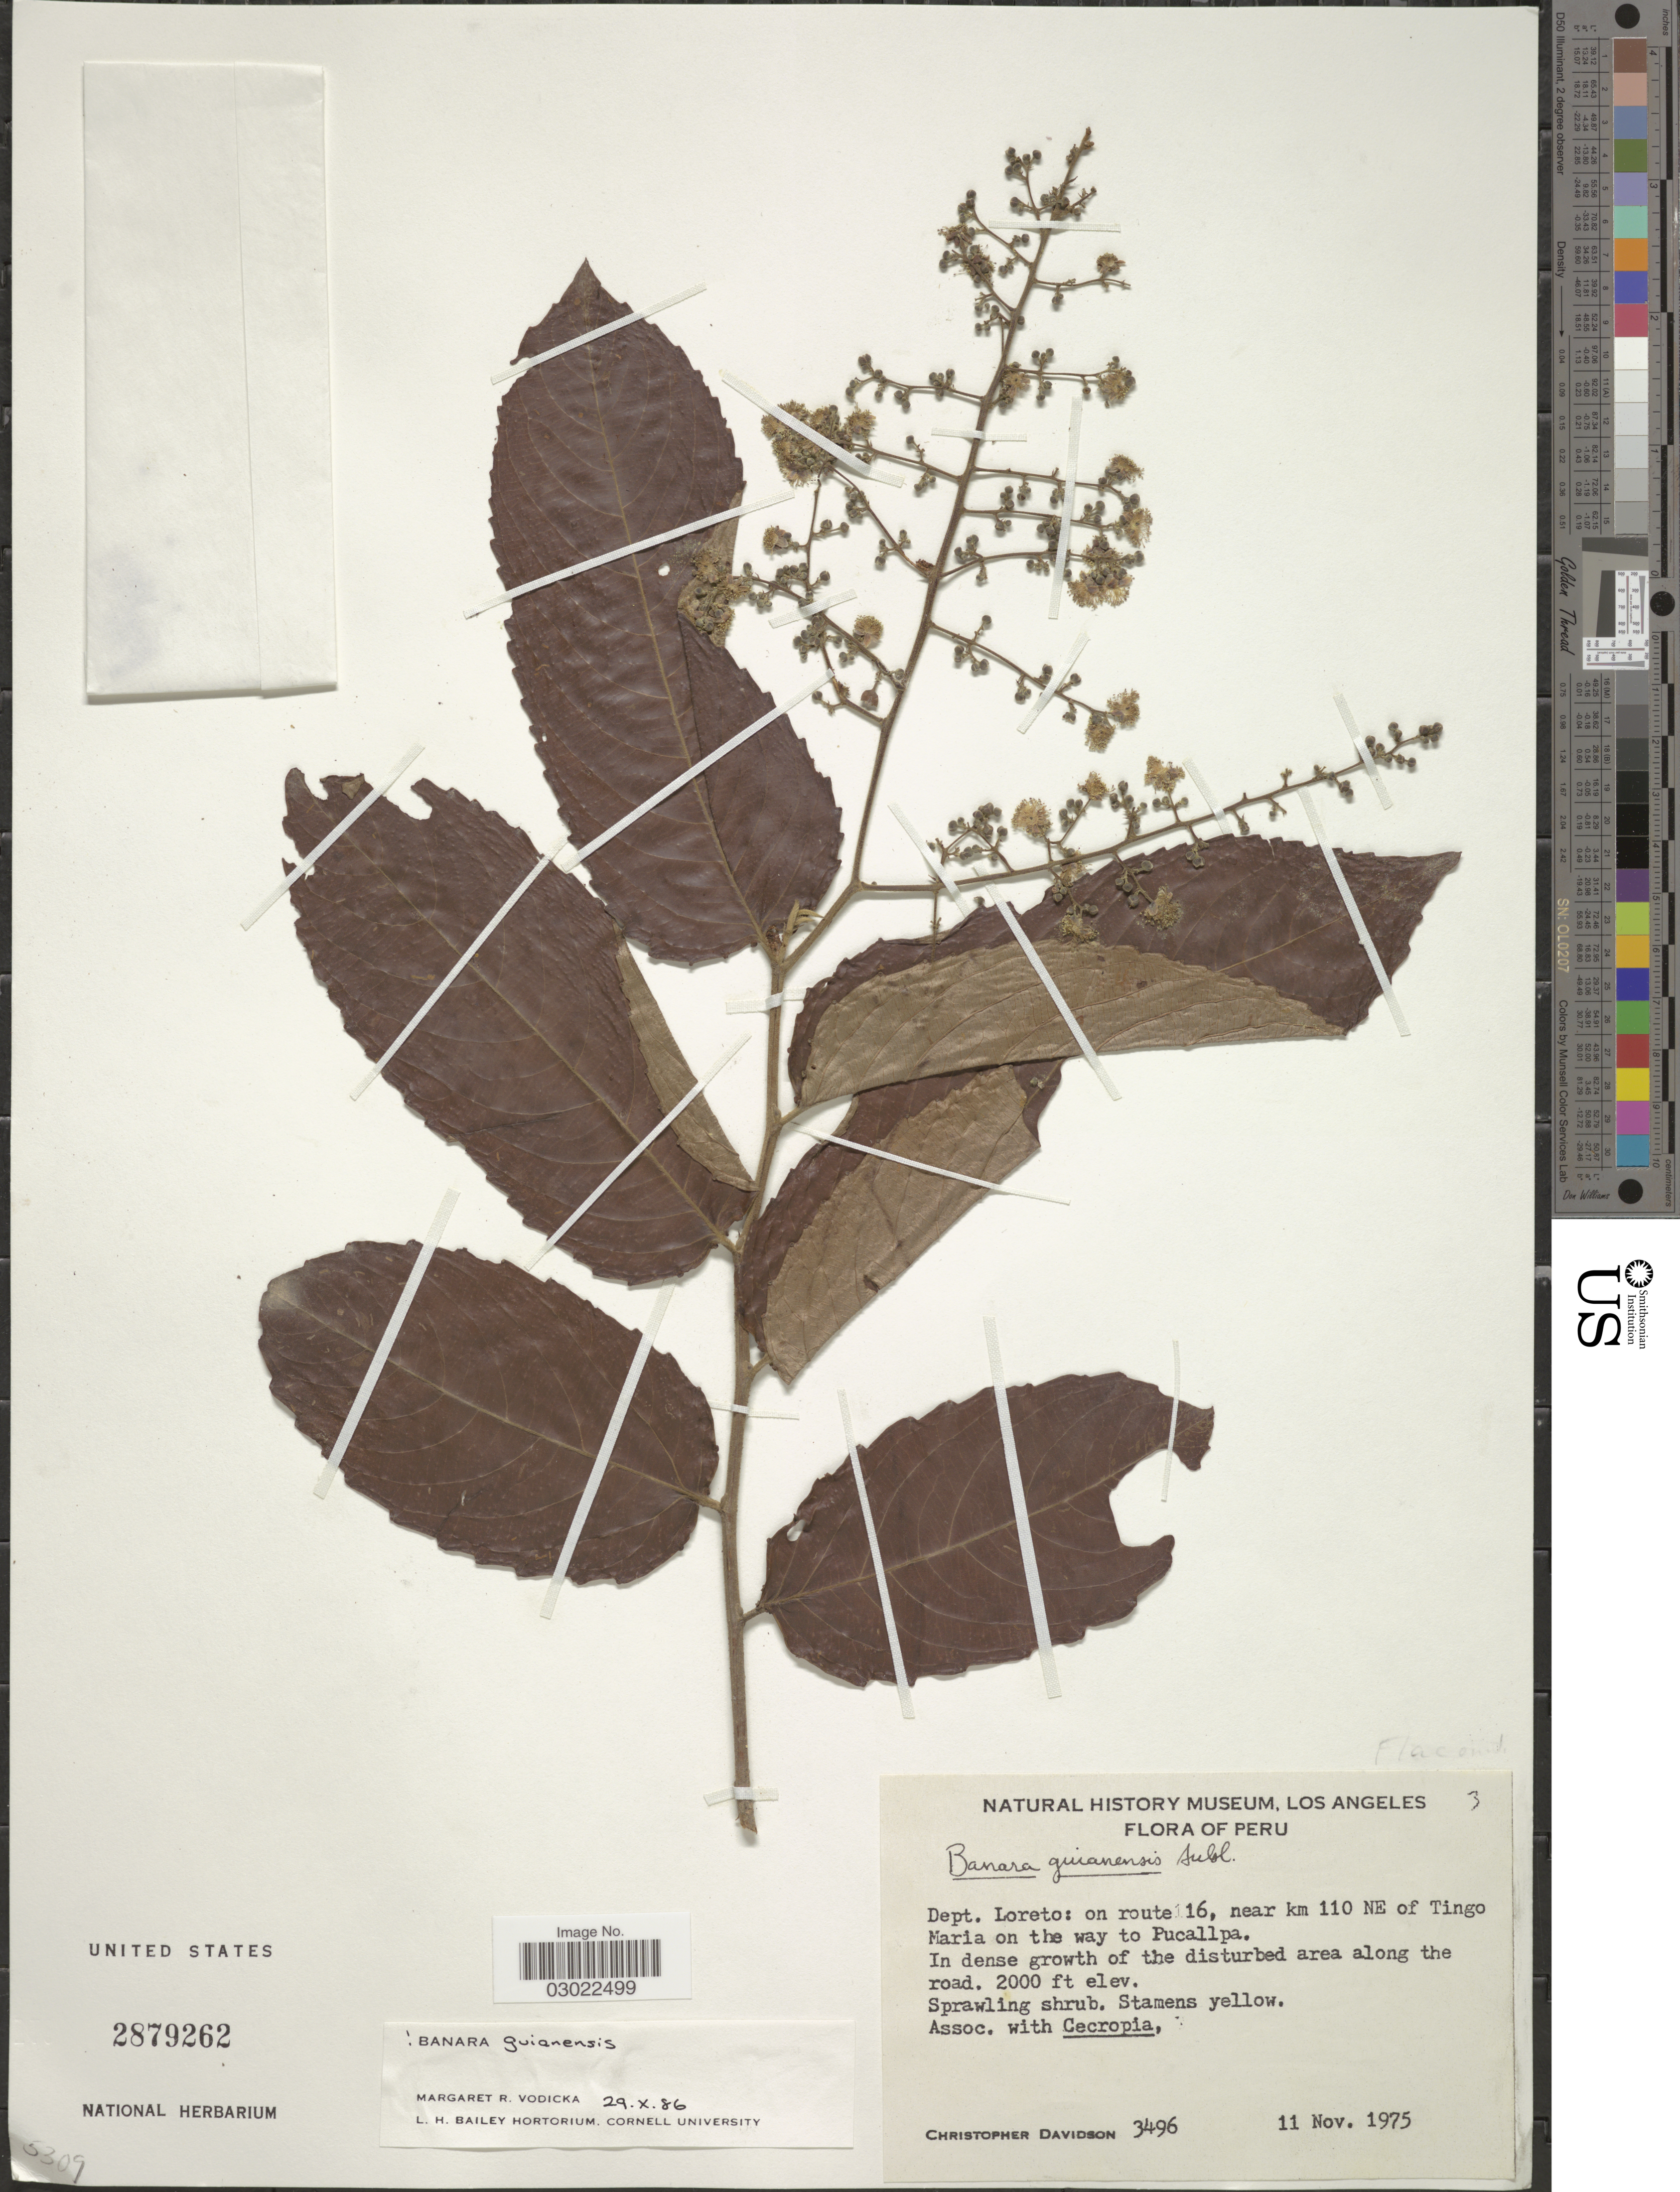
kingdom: Plantae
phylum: Tracheophyta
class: Magnoliopsida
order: Malpighiales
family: Salicaceae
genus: Banara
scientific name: Banara guianensis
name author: Aubl.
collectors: C. Davidson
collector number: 3496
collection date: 1975-11-11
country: Peru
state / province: Loreto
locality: Dept. Loreto: on route 16, near km 110 NE of Tingo Maria on the way to Pucallpa.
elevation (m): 610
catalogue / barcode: US 2879262